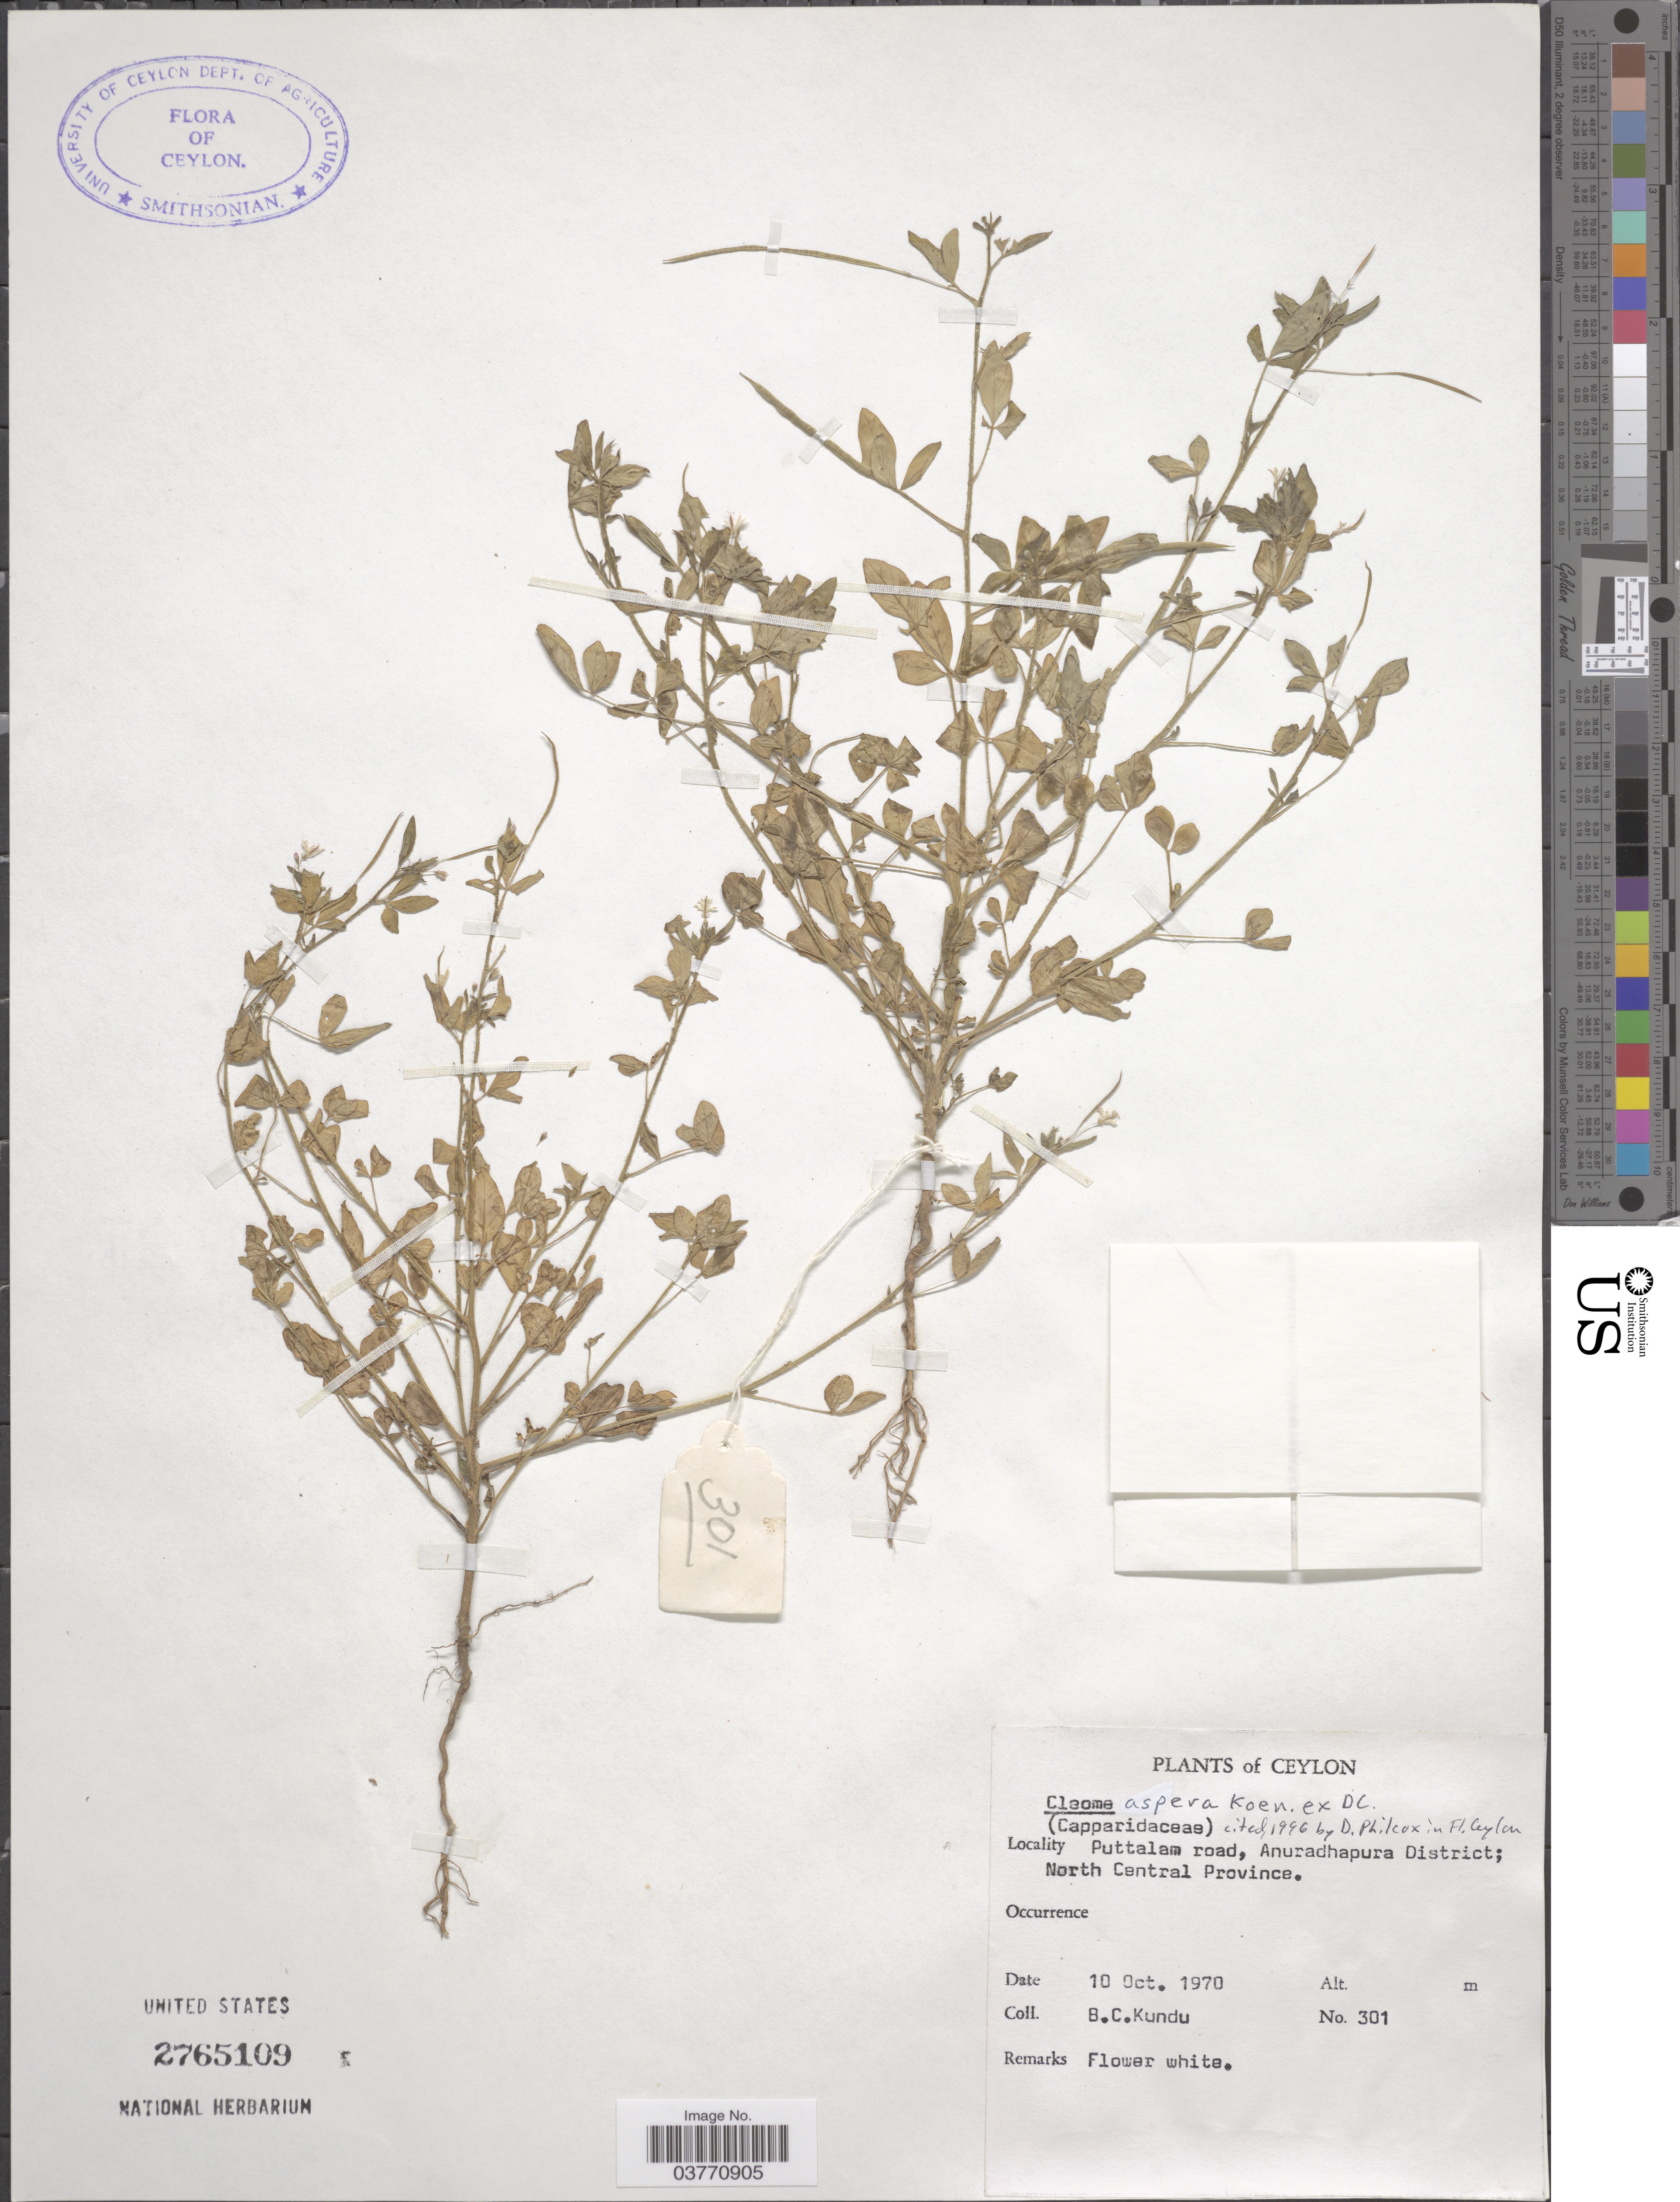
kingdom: Plantae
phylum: Tracheophyta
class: Magnoliopsida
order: Brassicales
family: Cleomaceae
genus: Sieruela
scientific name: Sieruela rutidosperma var. burmanni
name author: (Wight & Arn.) Siddiqui & S.N. Dixit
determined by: Strong, Mark T., (BOT), Smithsonian Institution - National Museum of Natural History (UNITED STATES)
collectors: B. C. Kundu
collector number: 301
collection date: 1970-10-10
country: Sri Lanka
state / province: North Central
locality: Ceylon. Puttalam road. Anuradhapura District; North Central Province.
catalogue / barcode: US 2765109